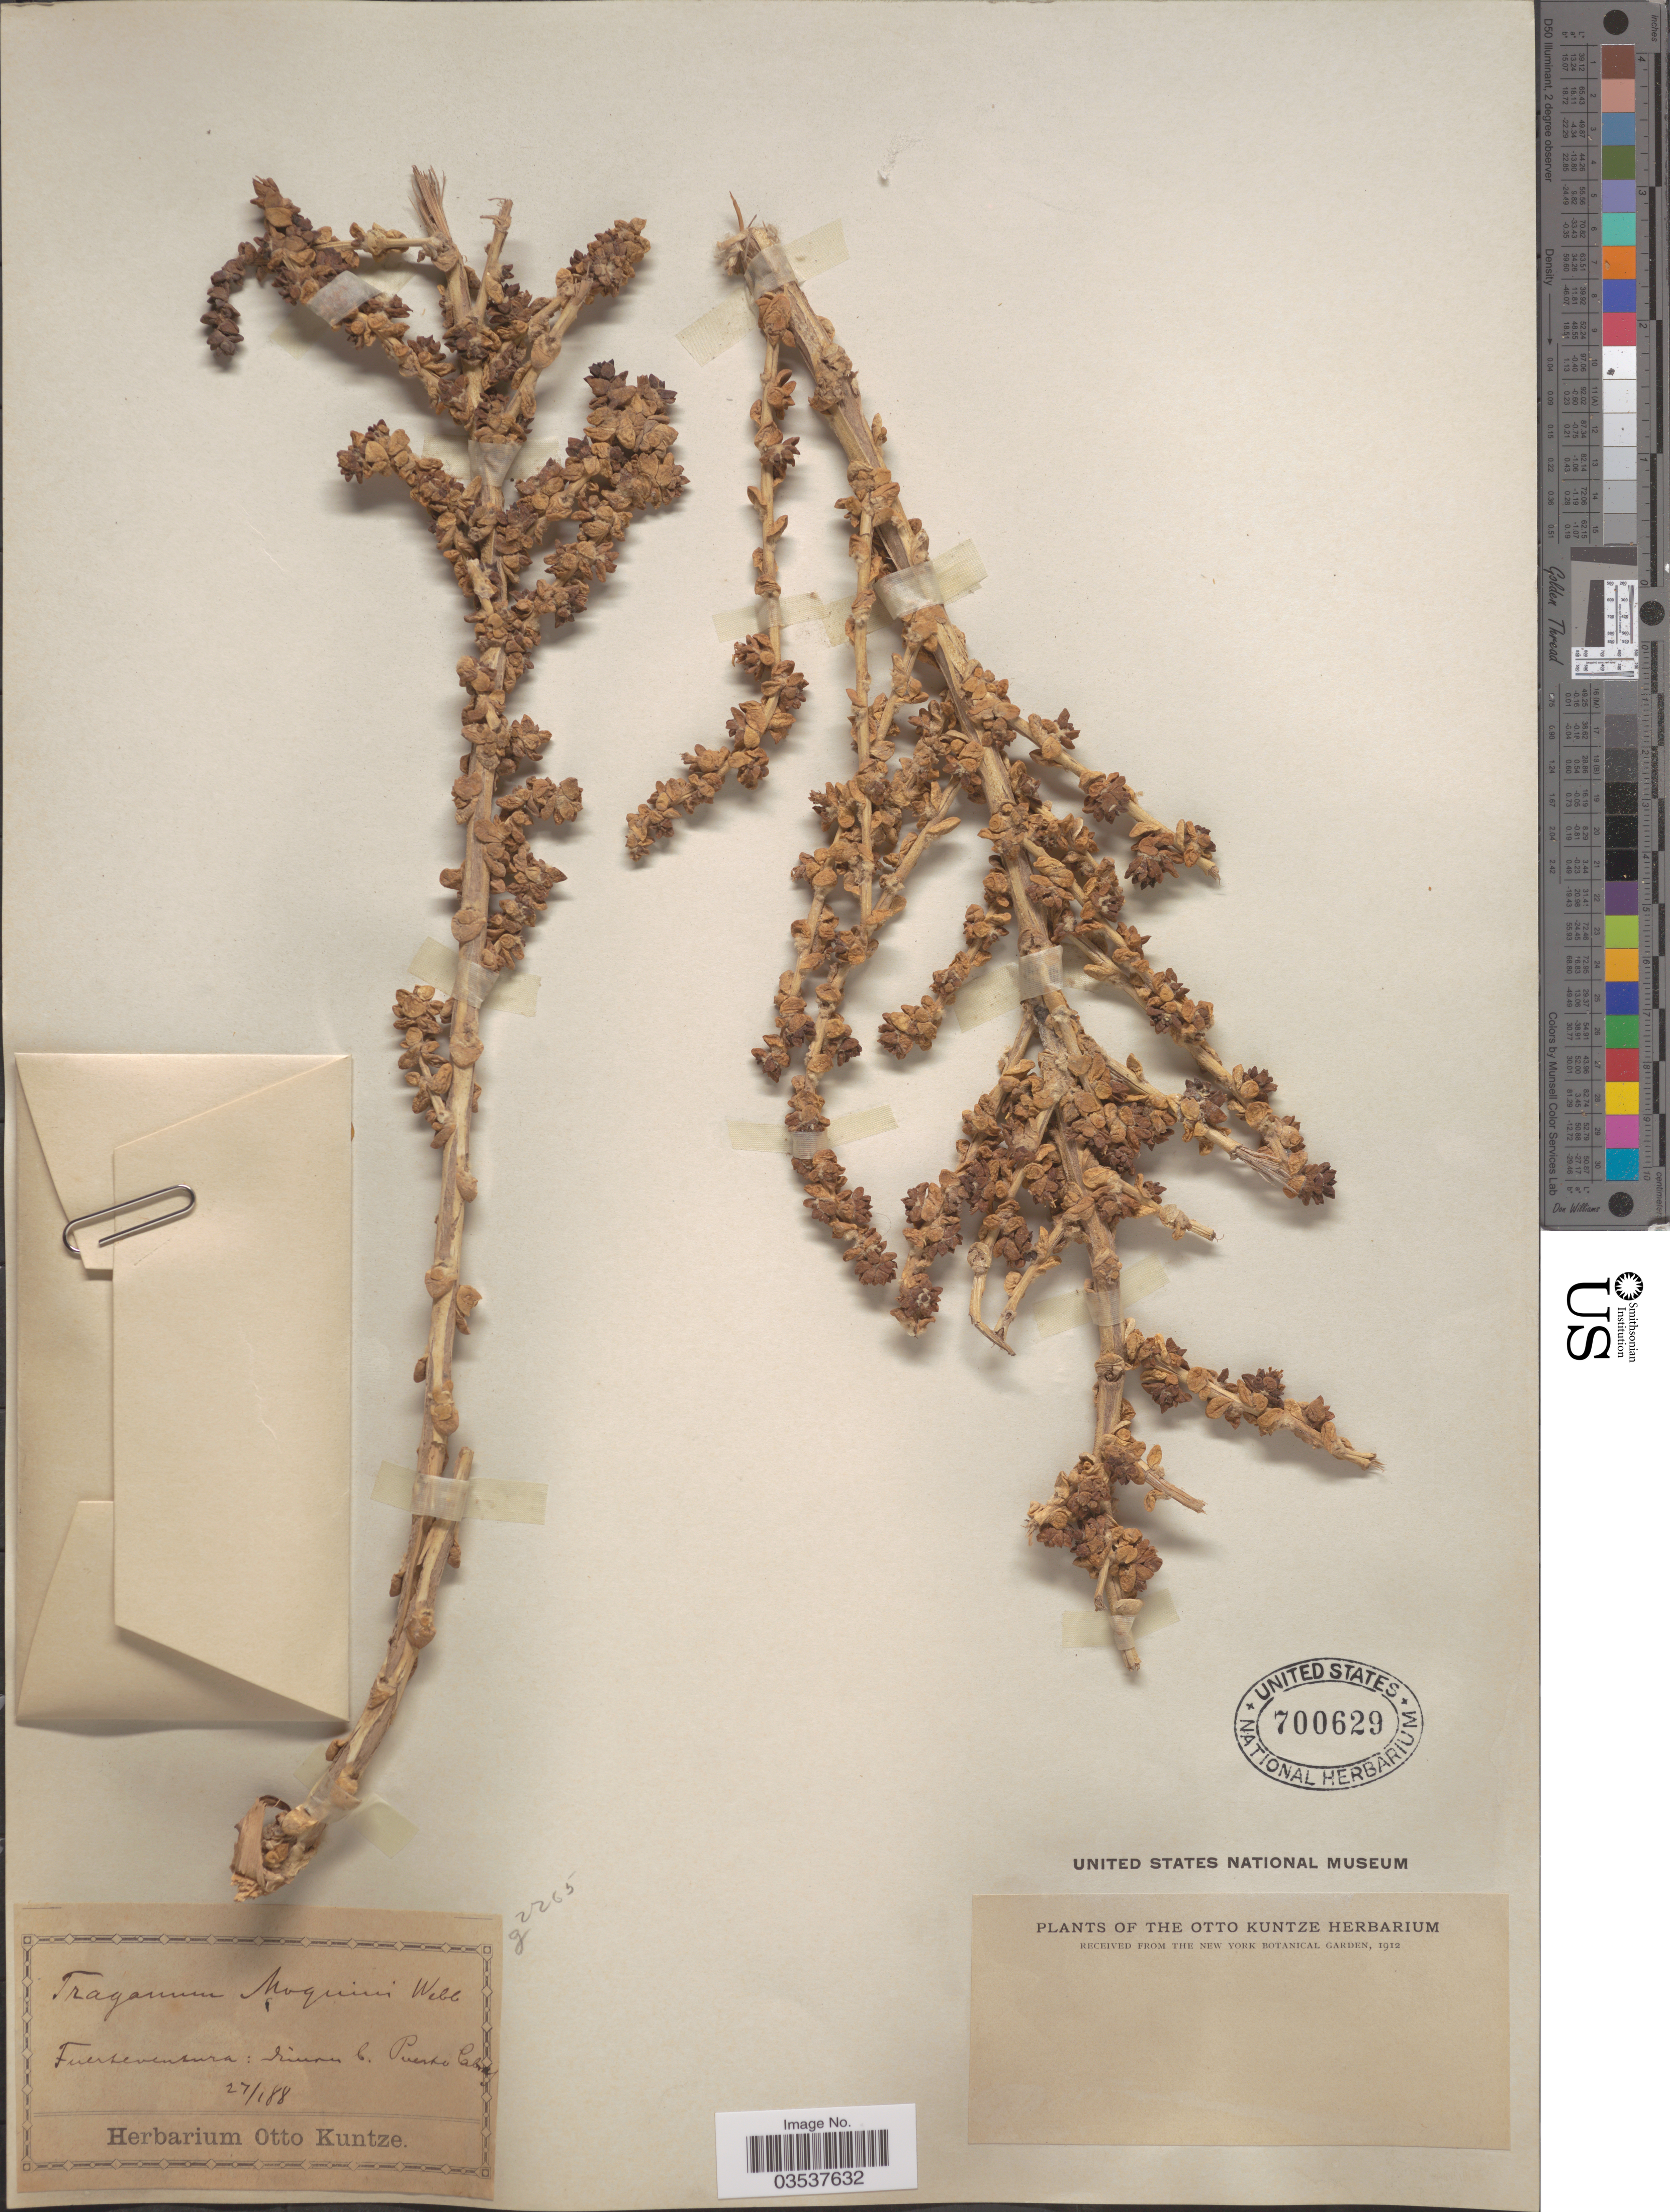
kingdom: Plantae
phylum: Tracheophyta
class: Magnoliopsida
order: Caryophyllales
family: Amaranthaceae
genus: Traganum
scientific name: Traganum moquinii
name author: Webb ex Moq.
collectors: ex herb. Otto Kuntze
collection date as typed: Transcribed d/m/y: 27/1/88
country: Spain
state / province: Canarias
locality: Fuerteventura: [illegible text] Puerto [illegible text]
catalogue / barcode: US 700629